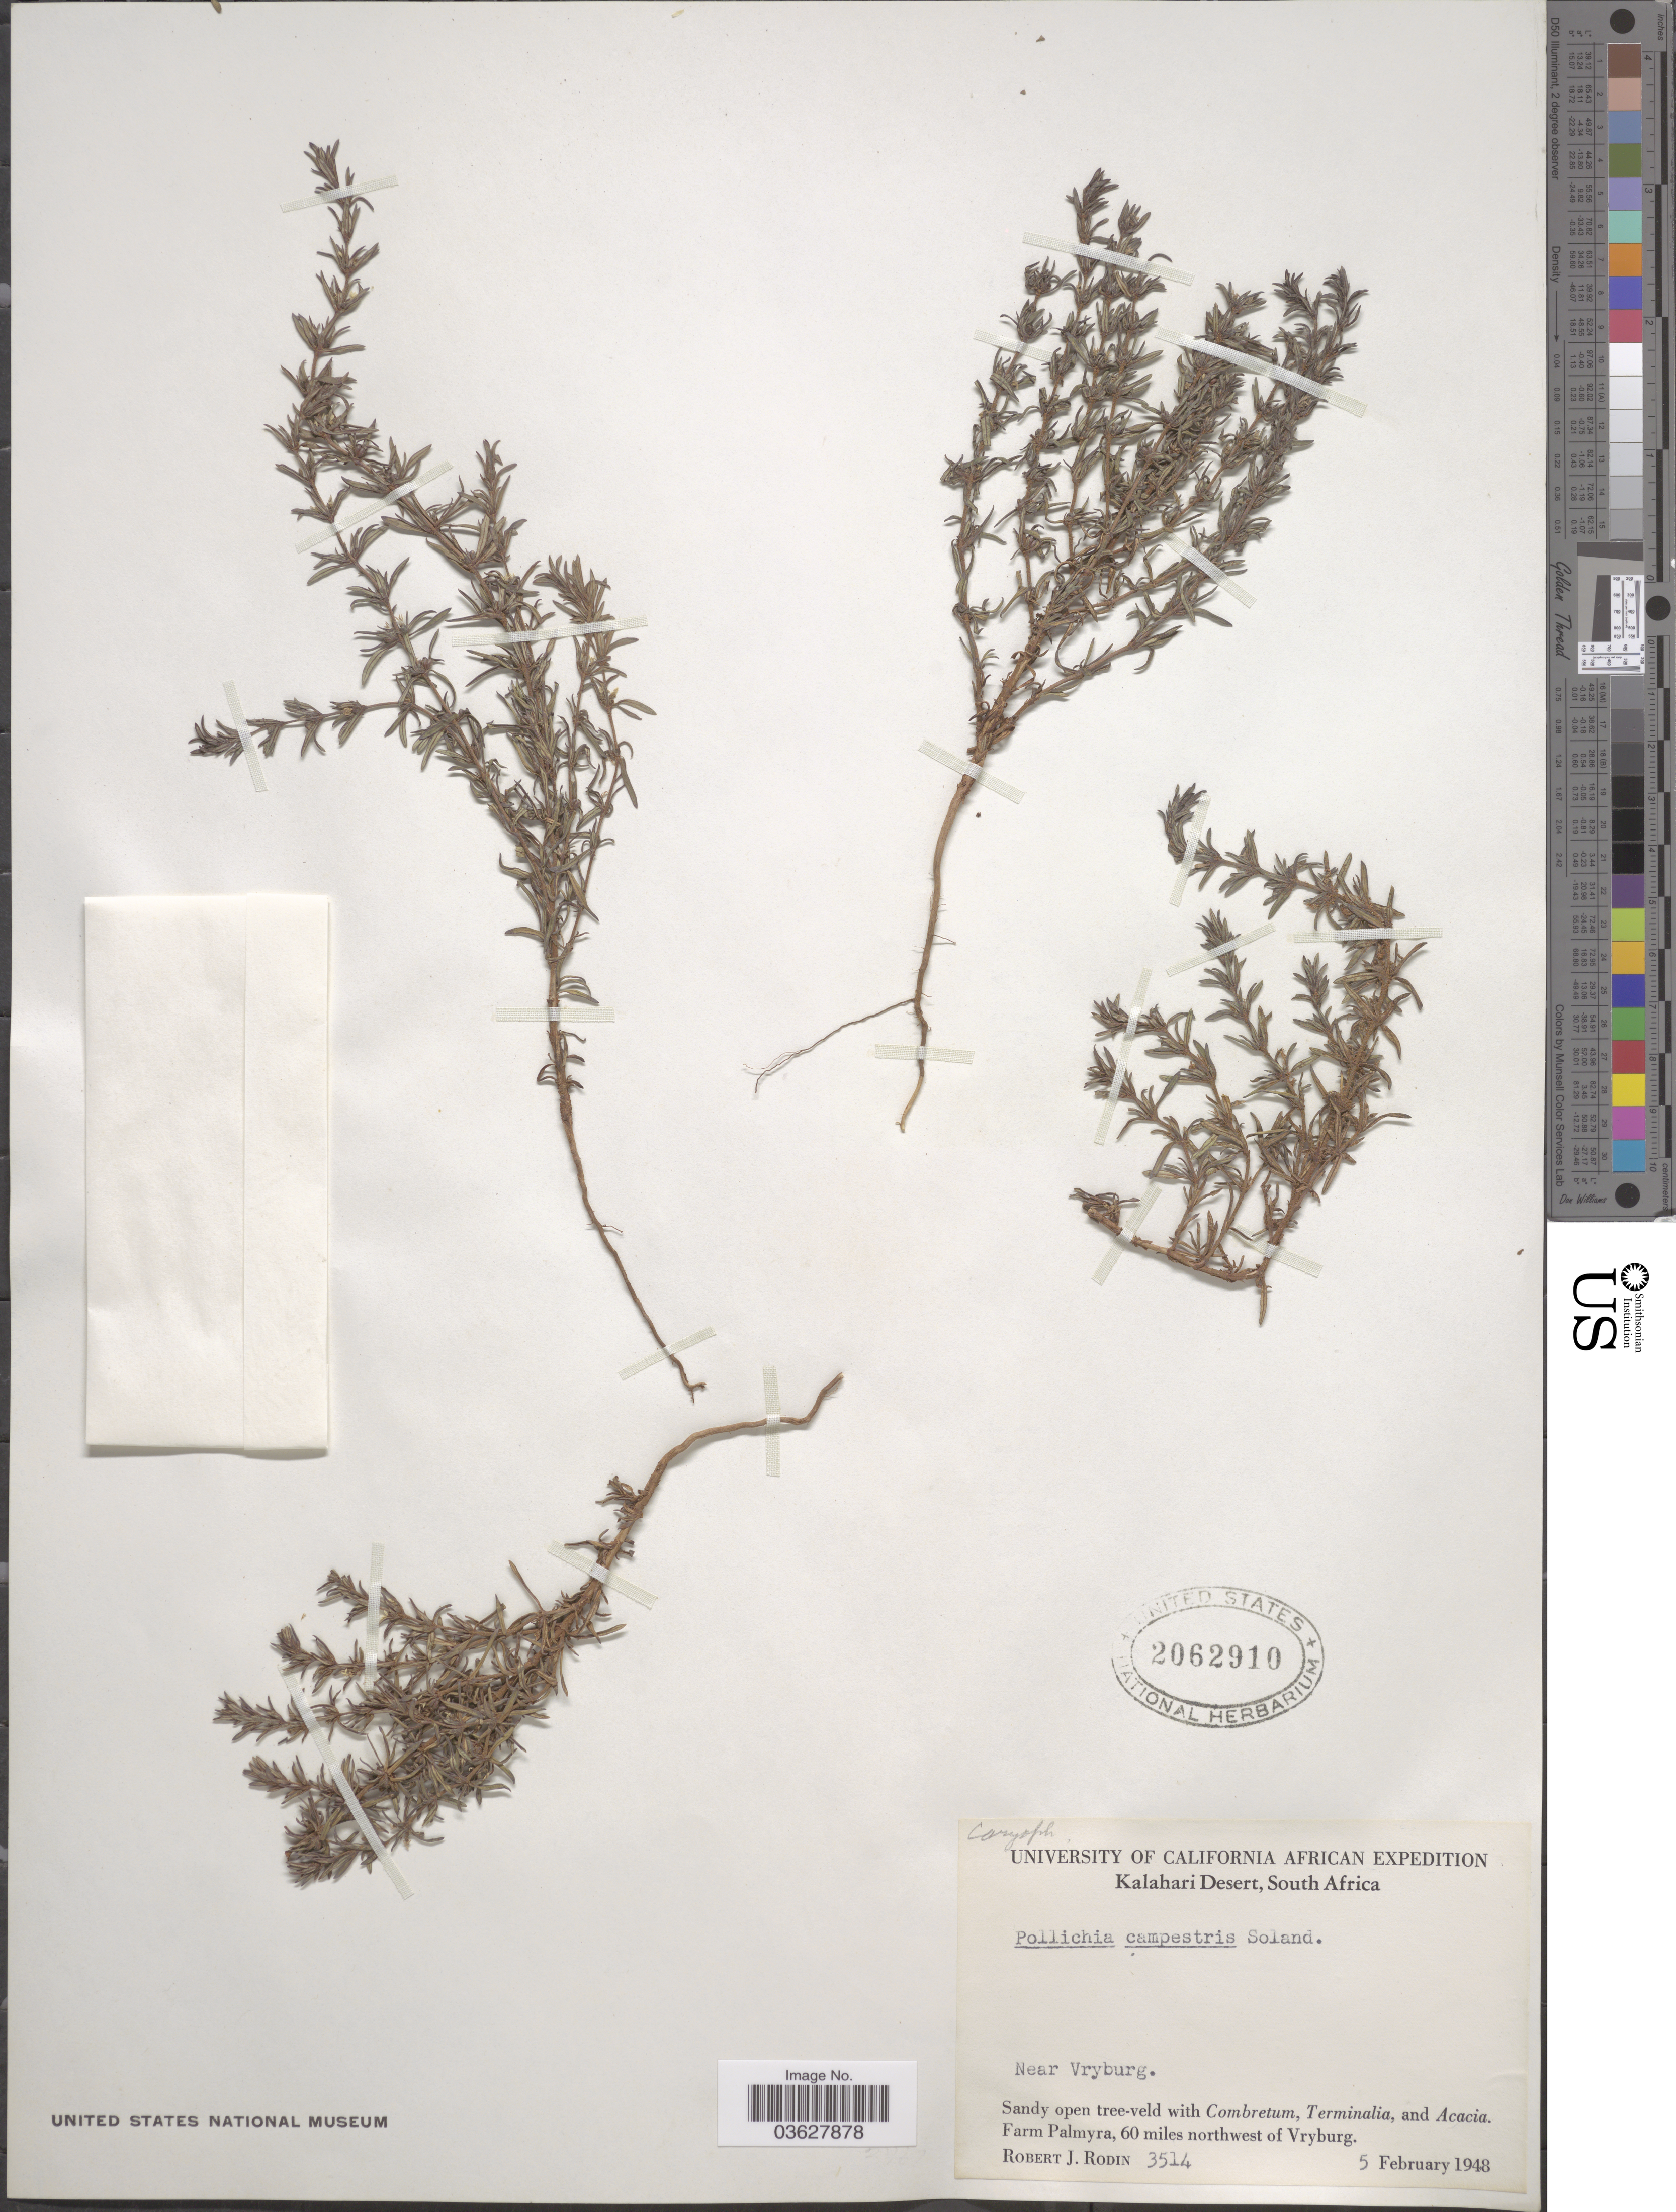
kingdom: Plantae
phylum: Tracheophyta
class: Magnoliopsida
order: Caryophyllales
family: Caryophyllaceae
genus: Pollichia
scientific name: Pollichia campestris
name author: Aiton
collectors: R. J. Rodin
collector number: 3514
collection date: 1948-02-05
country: South Africa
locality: Kalahari Desert. Near Vryburg. Farm Palmyra, 60 miles northwest of Vryburg.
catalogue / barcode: US 2062910